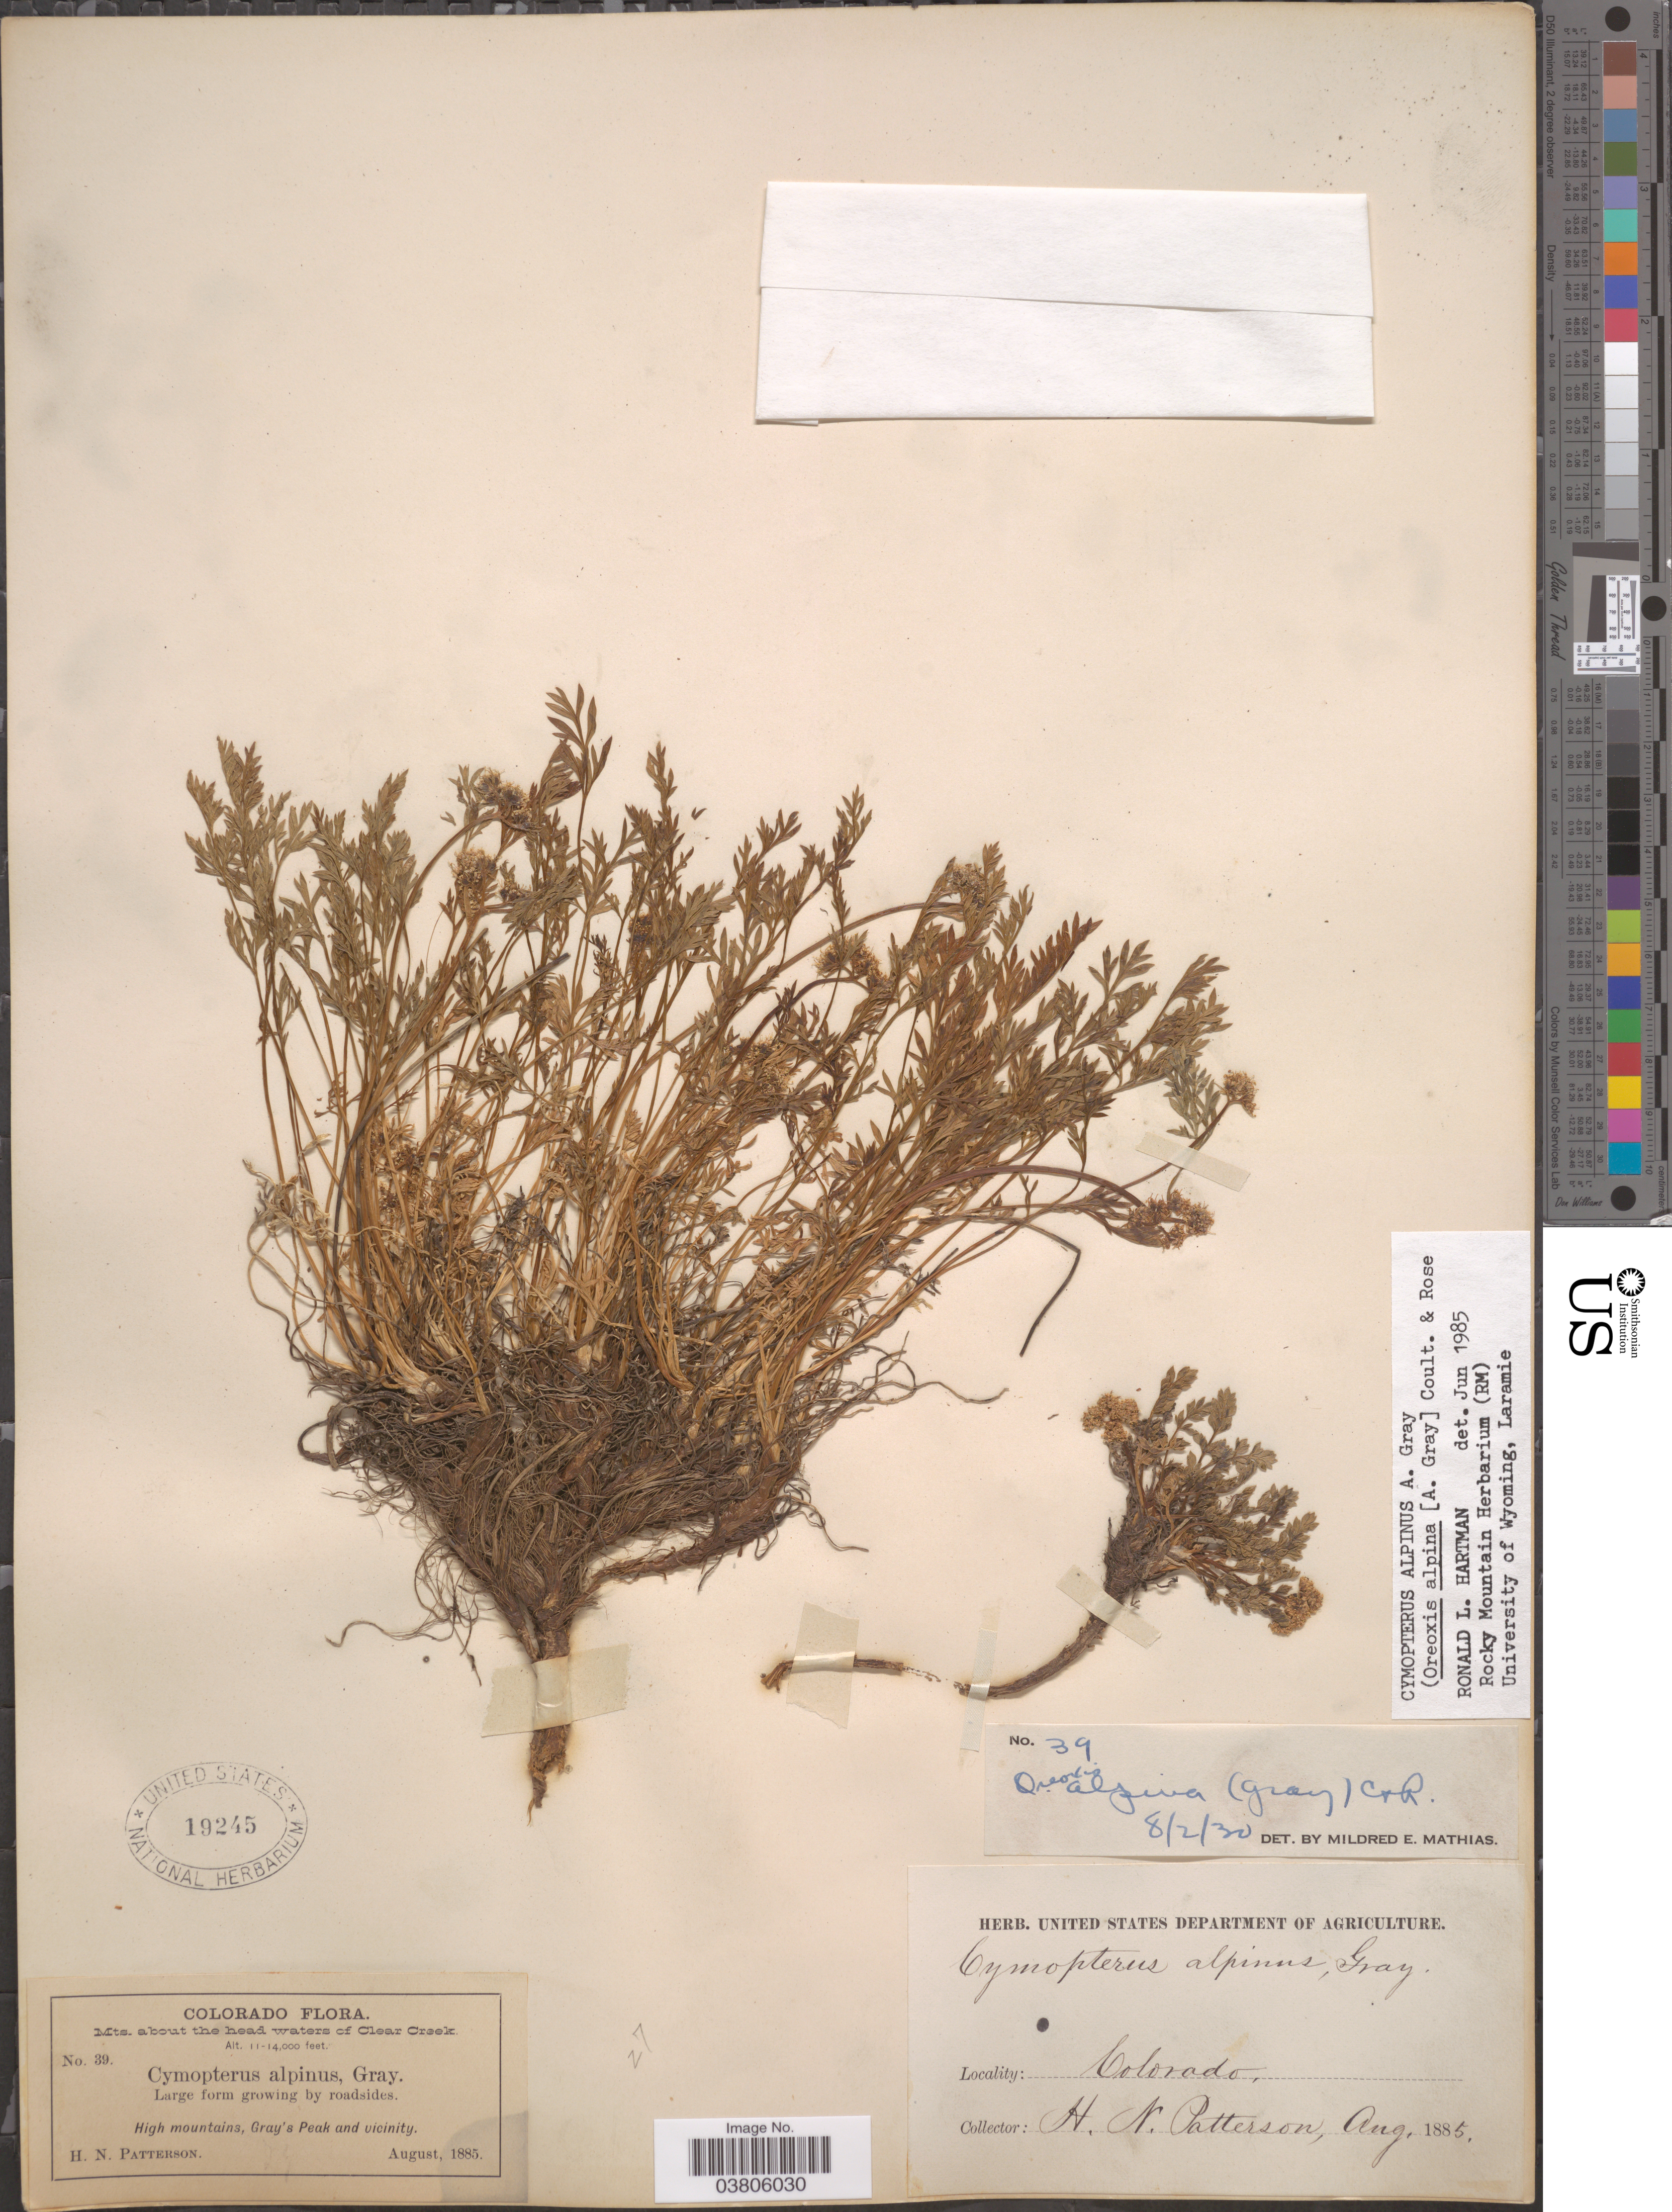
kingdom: Plantae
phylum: Tracheophyta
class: Magnoliopsida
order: Apiales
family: Apiaceae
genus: Cymopterus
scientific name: Cymopterus alpinus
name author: A. Gray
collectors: H. N. Patterson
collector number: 39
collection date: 1885-08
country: United States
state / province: Colorado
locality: Mts. about the head waters of Clear Creek. High mountains, Gray's Peak and vicinity.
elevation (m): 3353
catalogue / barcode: US 19245